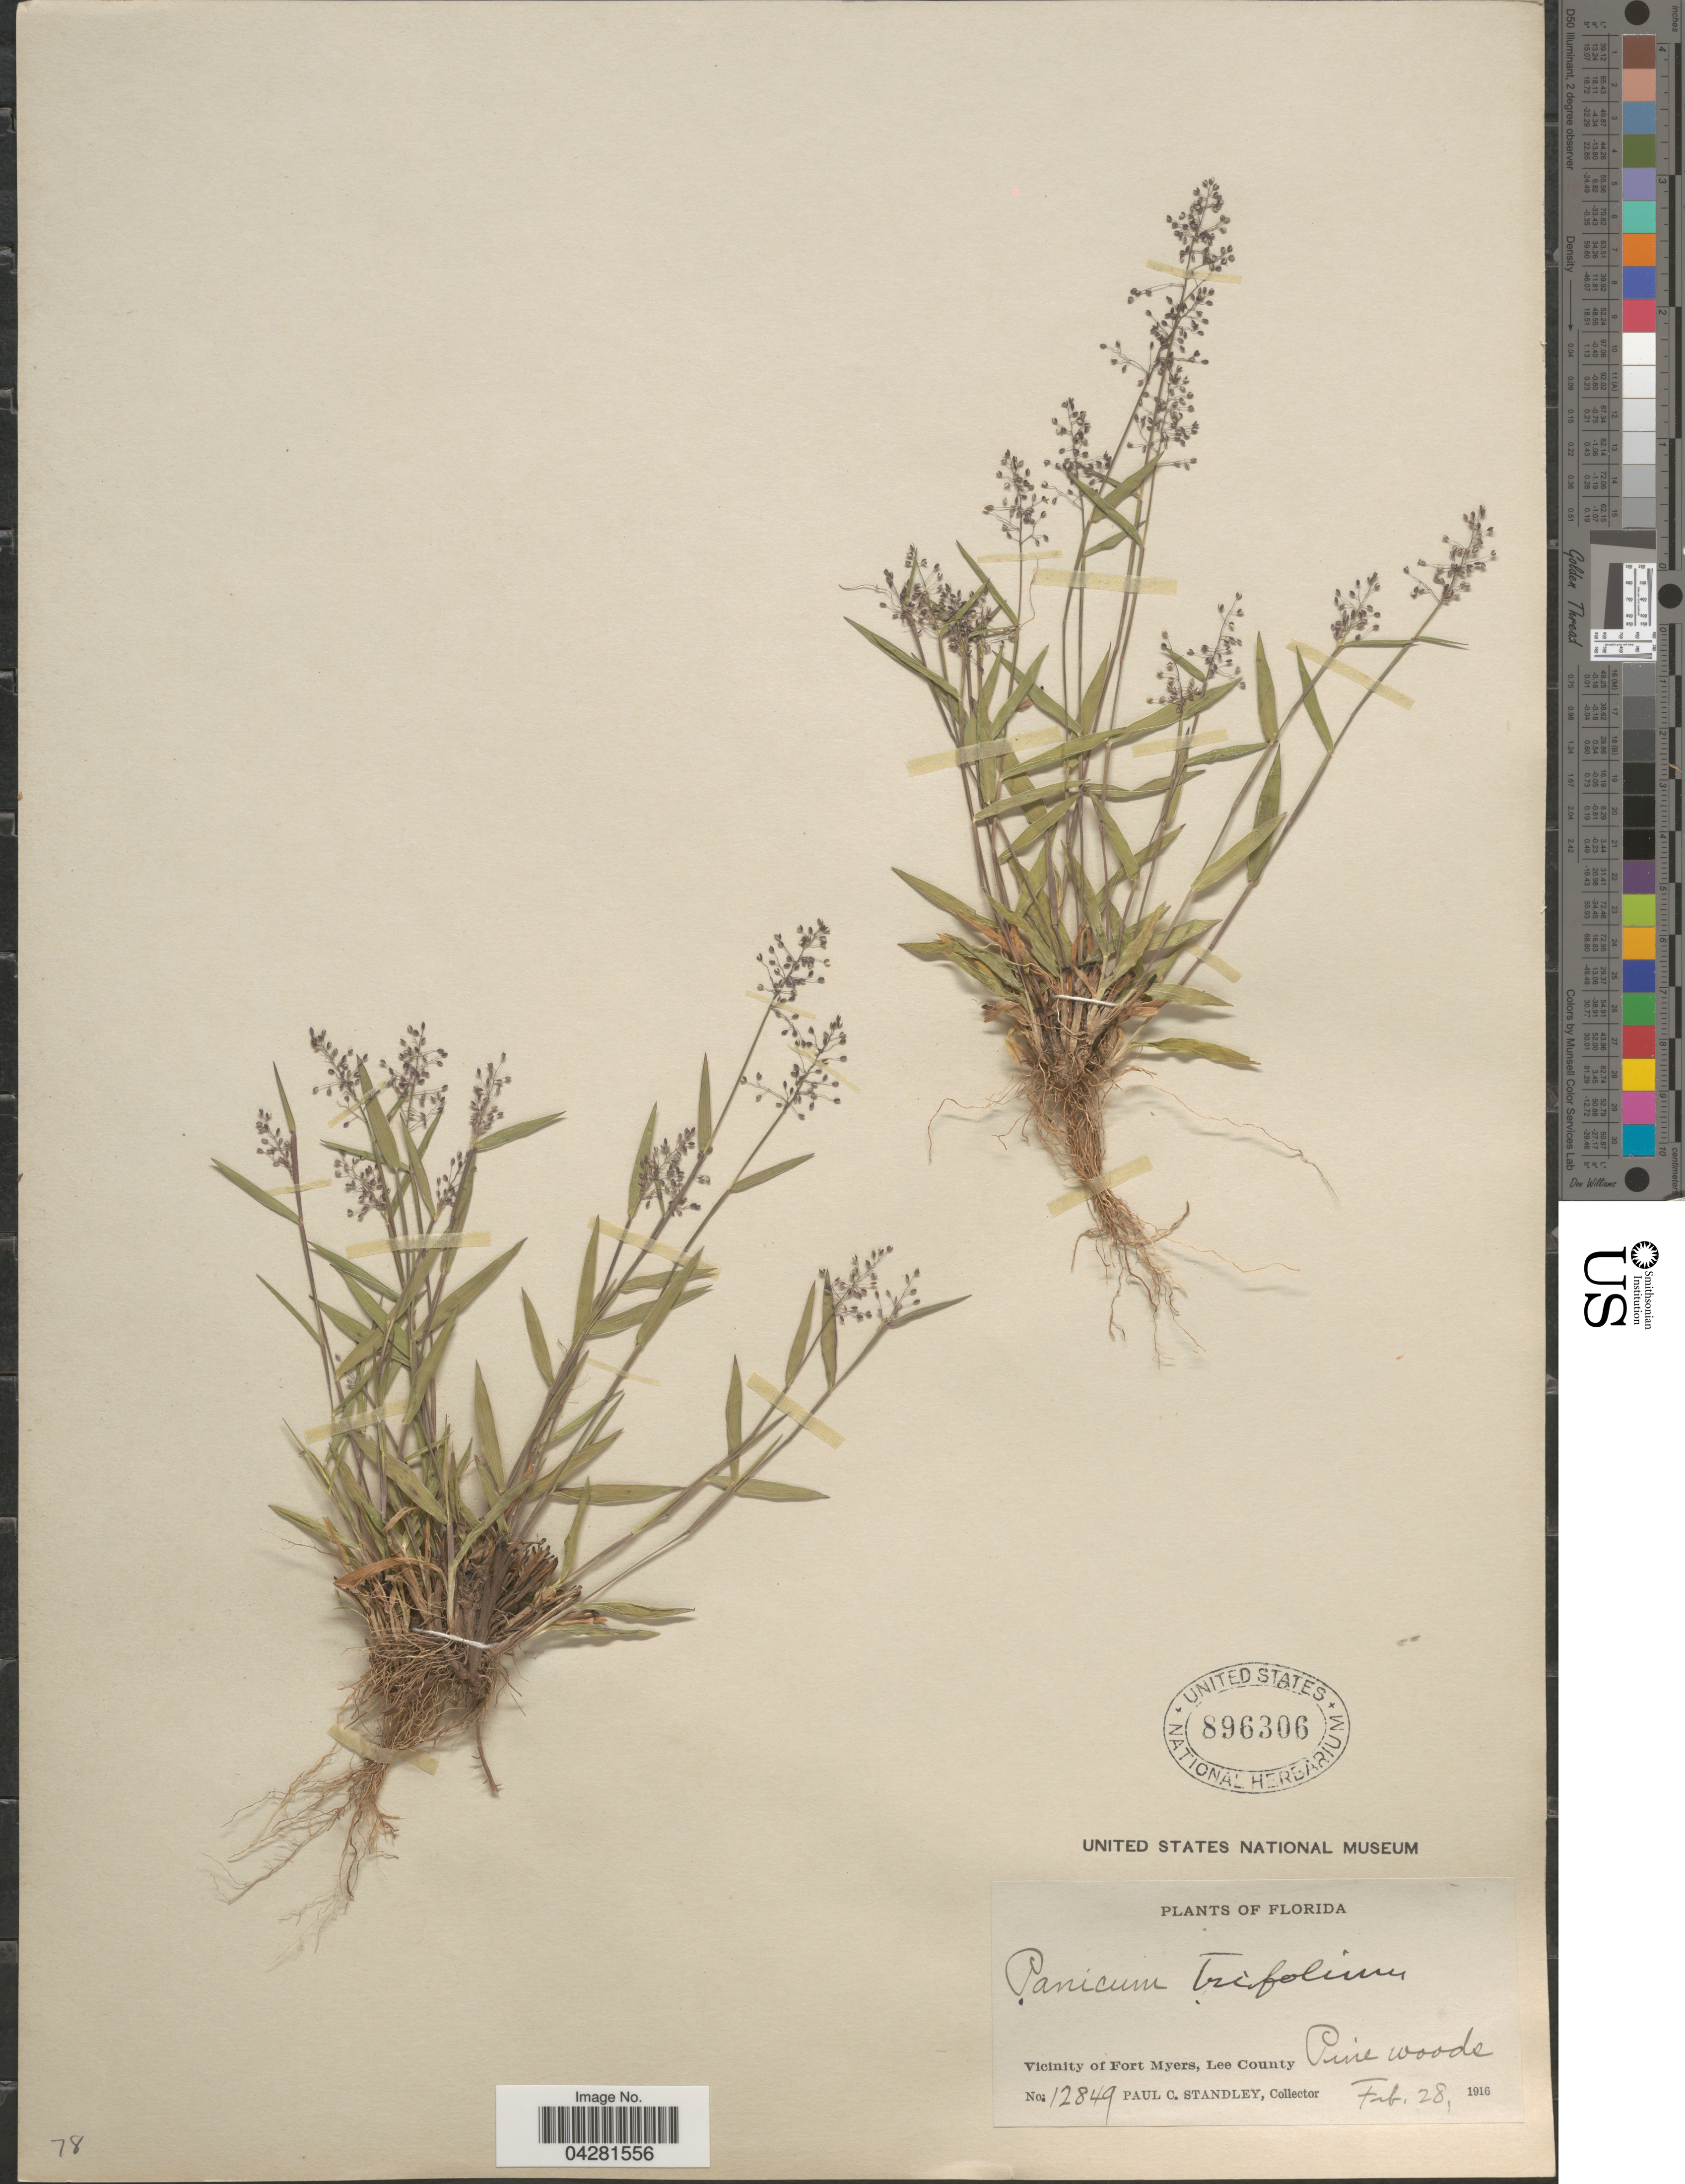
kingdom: Plantae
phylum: Tracheophyta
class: Liliopsida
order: Poales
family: Poaceae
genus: Dichanthelium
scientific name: Dichanthelium dichotomum var. unciphyllum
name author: (Trin.) Davidse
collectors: P. C. Standley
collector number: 12849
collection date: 1916-02-28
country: United States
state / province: Florida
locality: Vicinity of Fort Myers, Lee County. Pine woods.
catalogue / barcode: US 896306